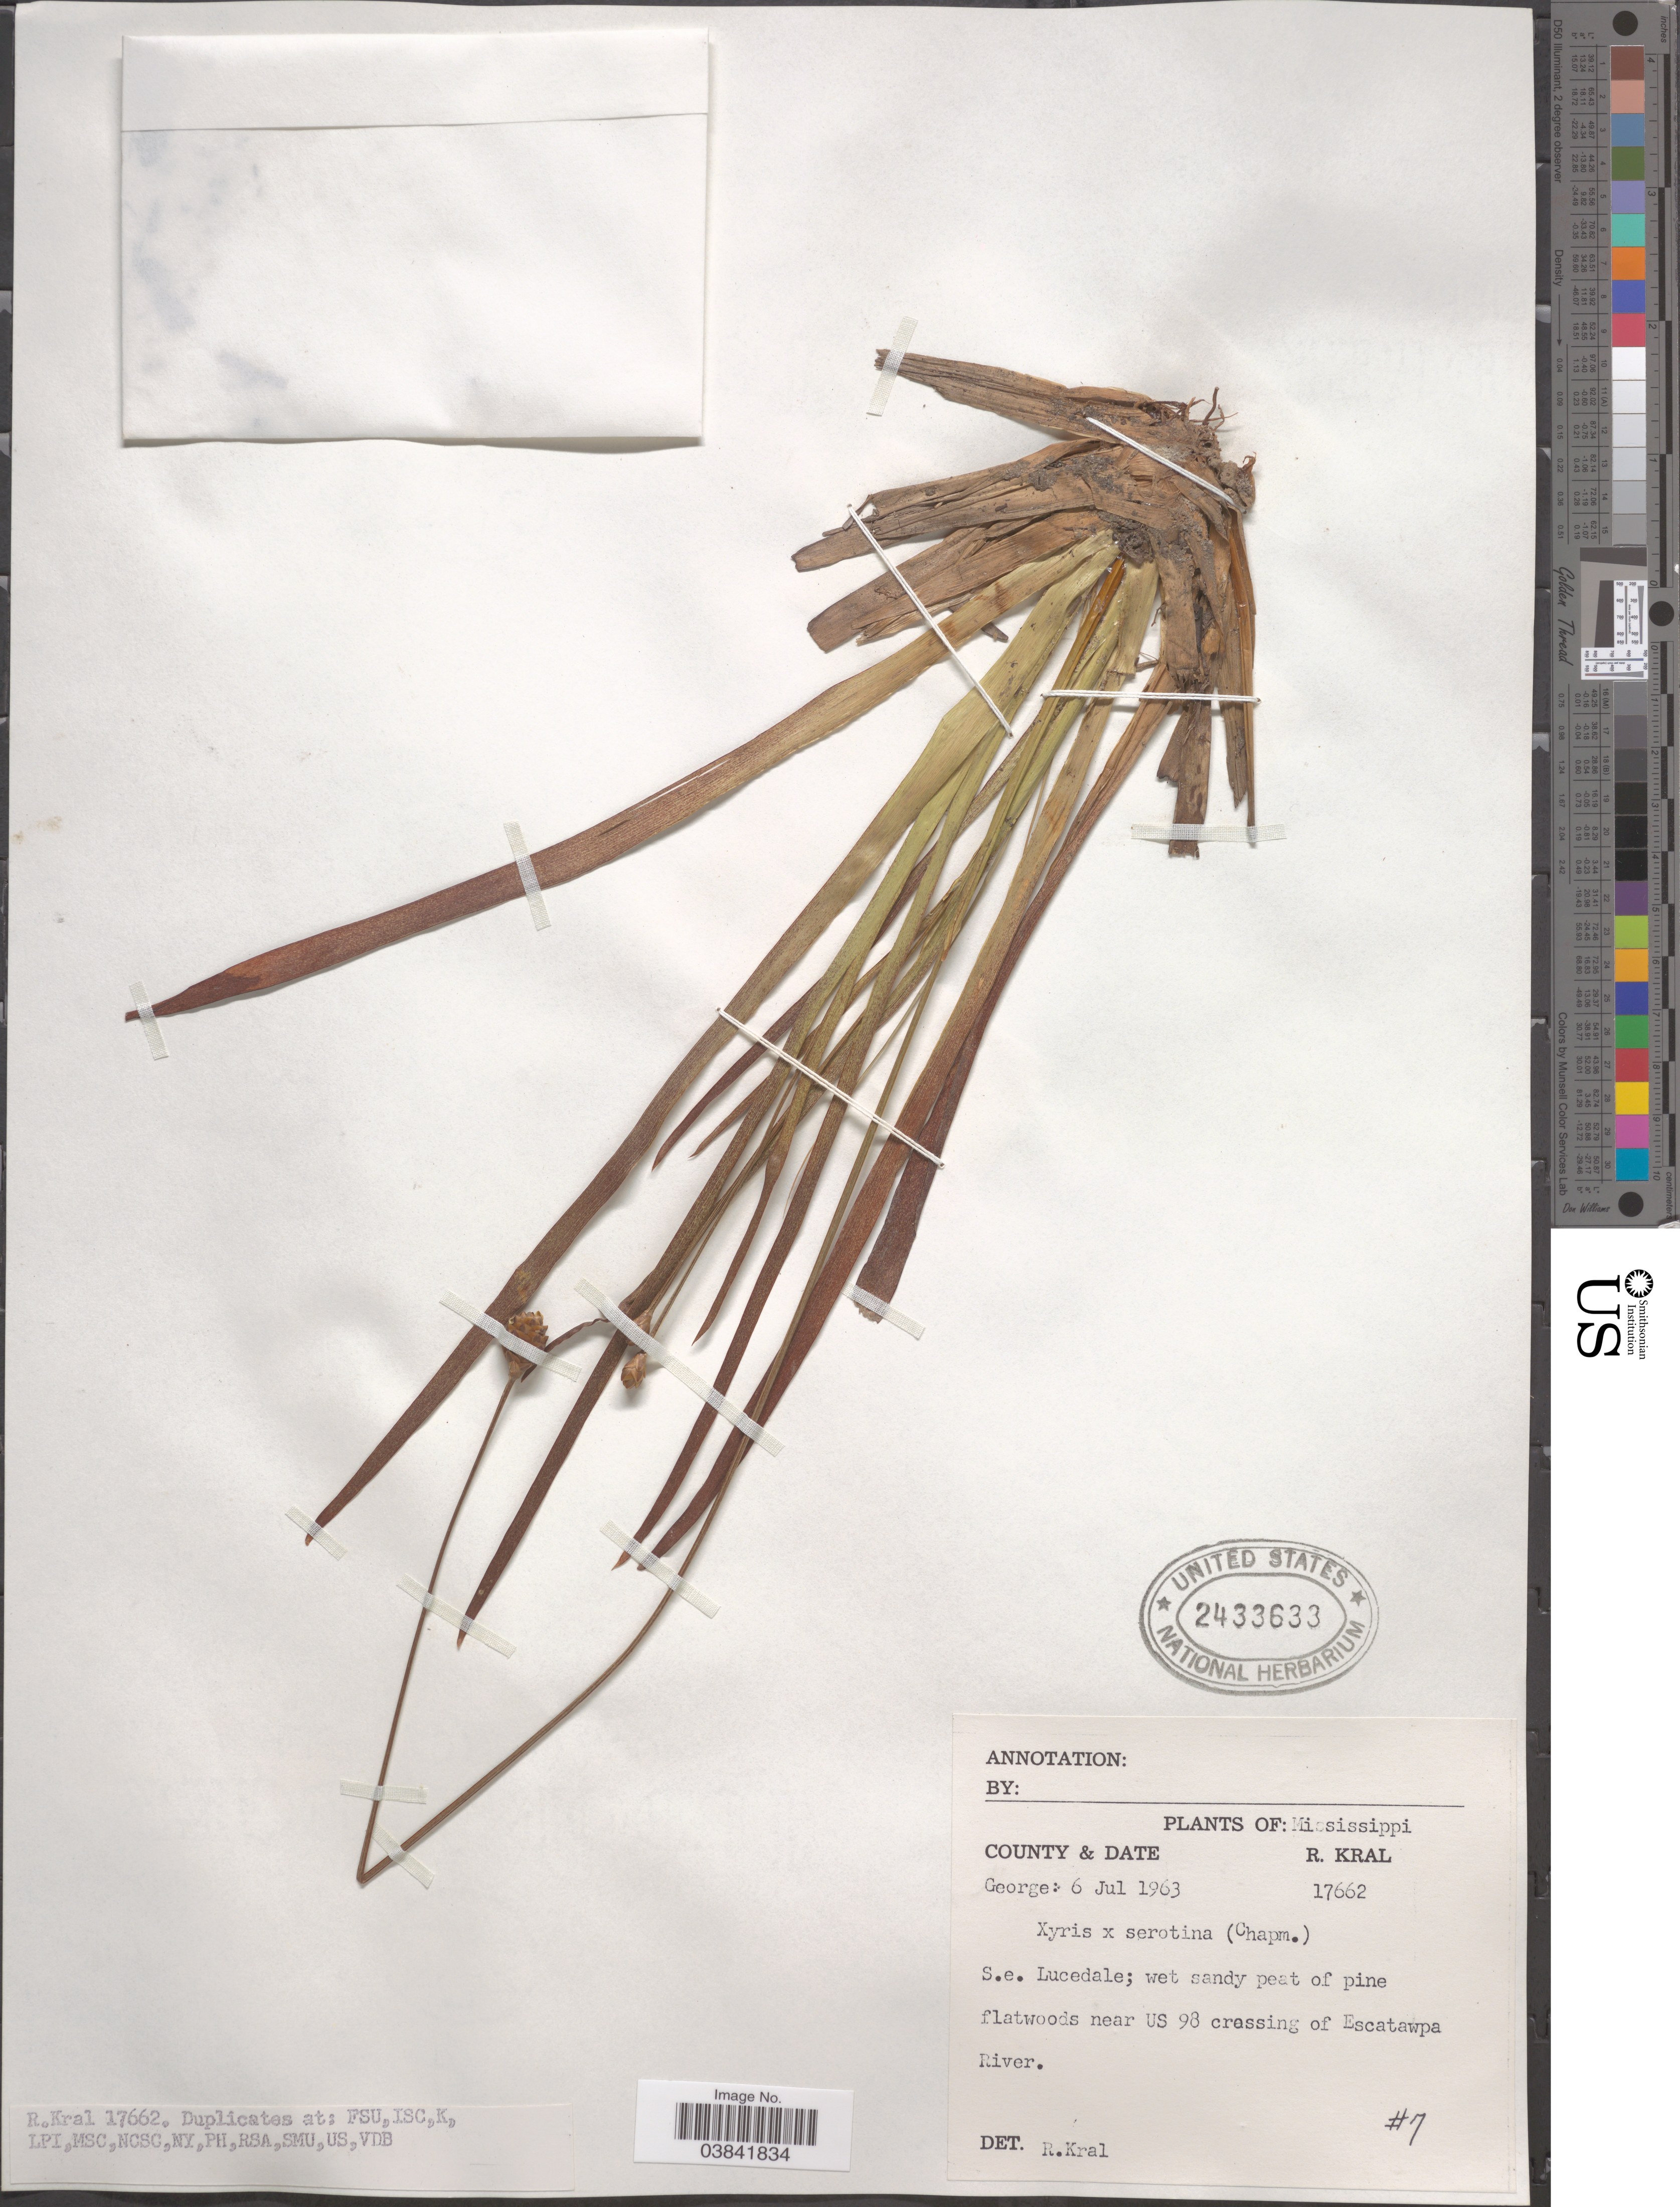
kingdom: Plantae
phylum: Tracheophyta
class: Liliopsida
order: Poales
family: Xyridaceae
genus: Xyris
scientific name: Xyris serotina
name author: Chapm.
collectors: R. Kral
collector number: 17662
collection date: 1963-07-06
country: United States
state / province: Mississippi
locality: County George: S. e. Lucedale; wet sandy peat of pine flatwoods near US 98 crossing of Escatawpa River.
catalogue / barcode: US 2433633